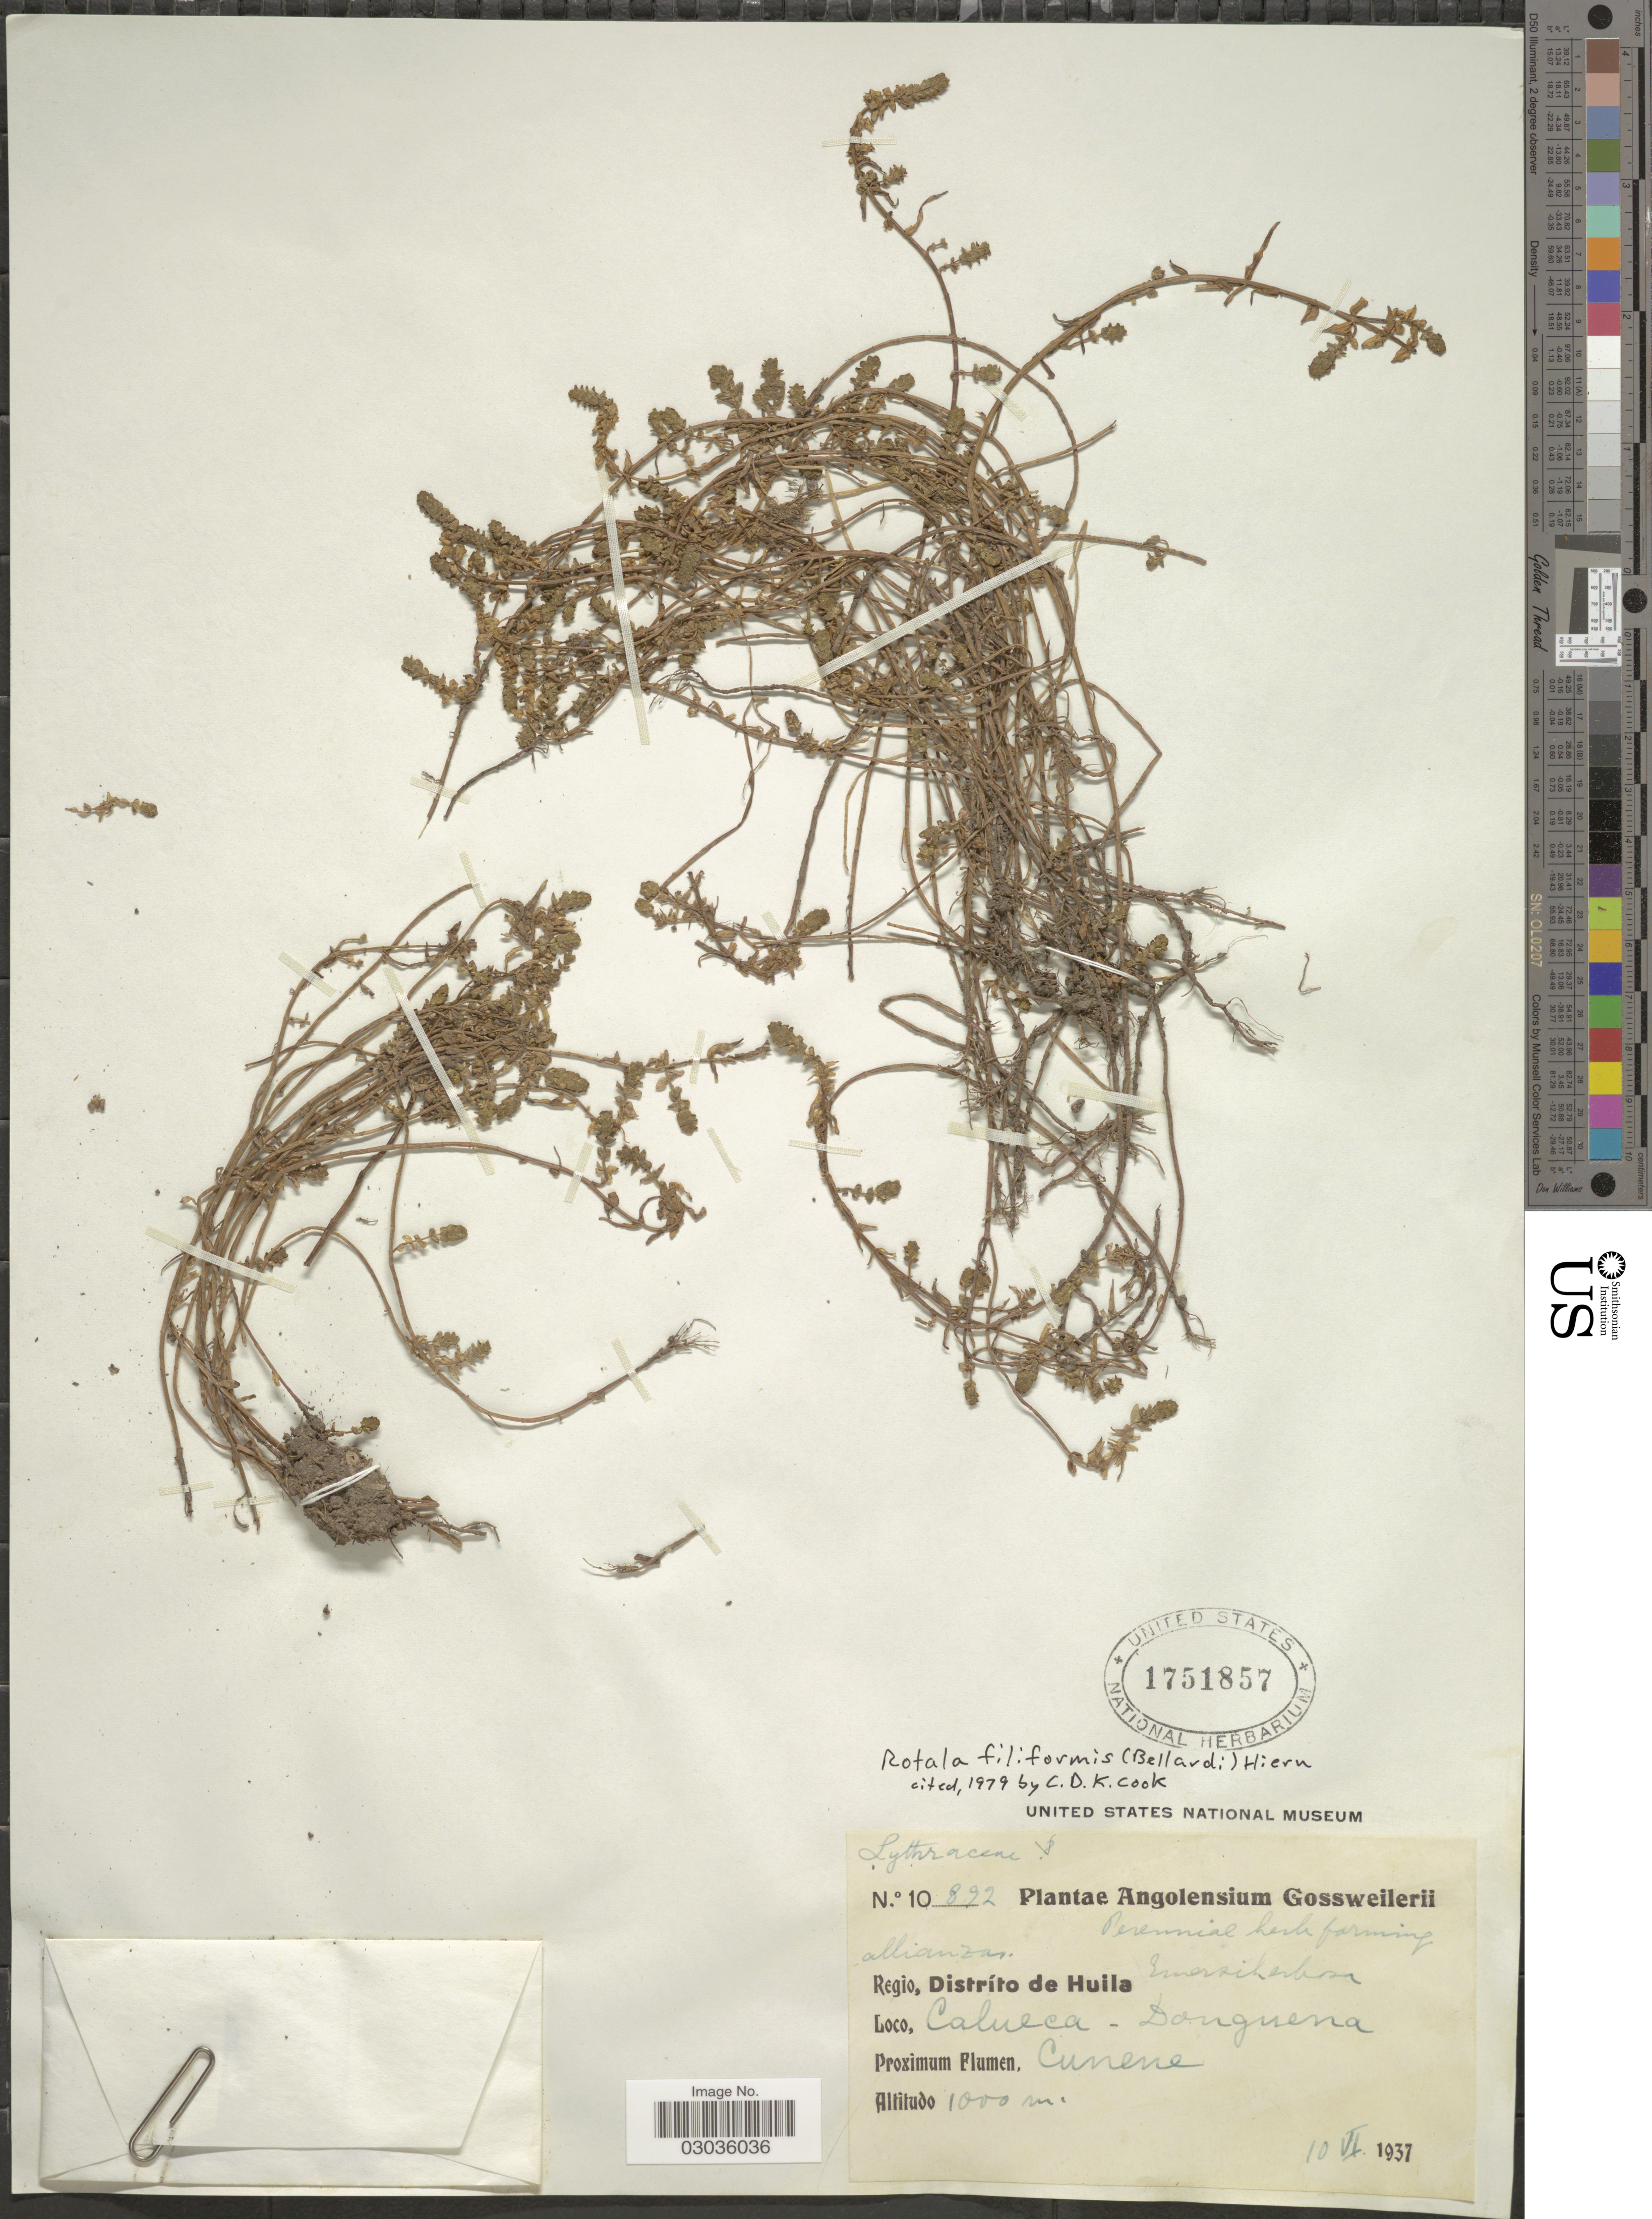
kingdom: Plantae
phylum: Tracheophyta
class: Magnoliopsida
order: Myrtales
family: Lythraceae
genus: Rotala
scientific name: Rotala filiformis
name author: (Bellardi) Hiern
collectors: -. Gossweiler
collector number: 822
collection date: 1937-06-10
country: Angola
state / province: Huila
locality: Regio, Distríto de Huila, Calueca - Donguena.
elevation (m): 1000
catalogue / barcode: US 1751857